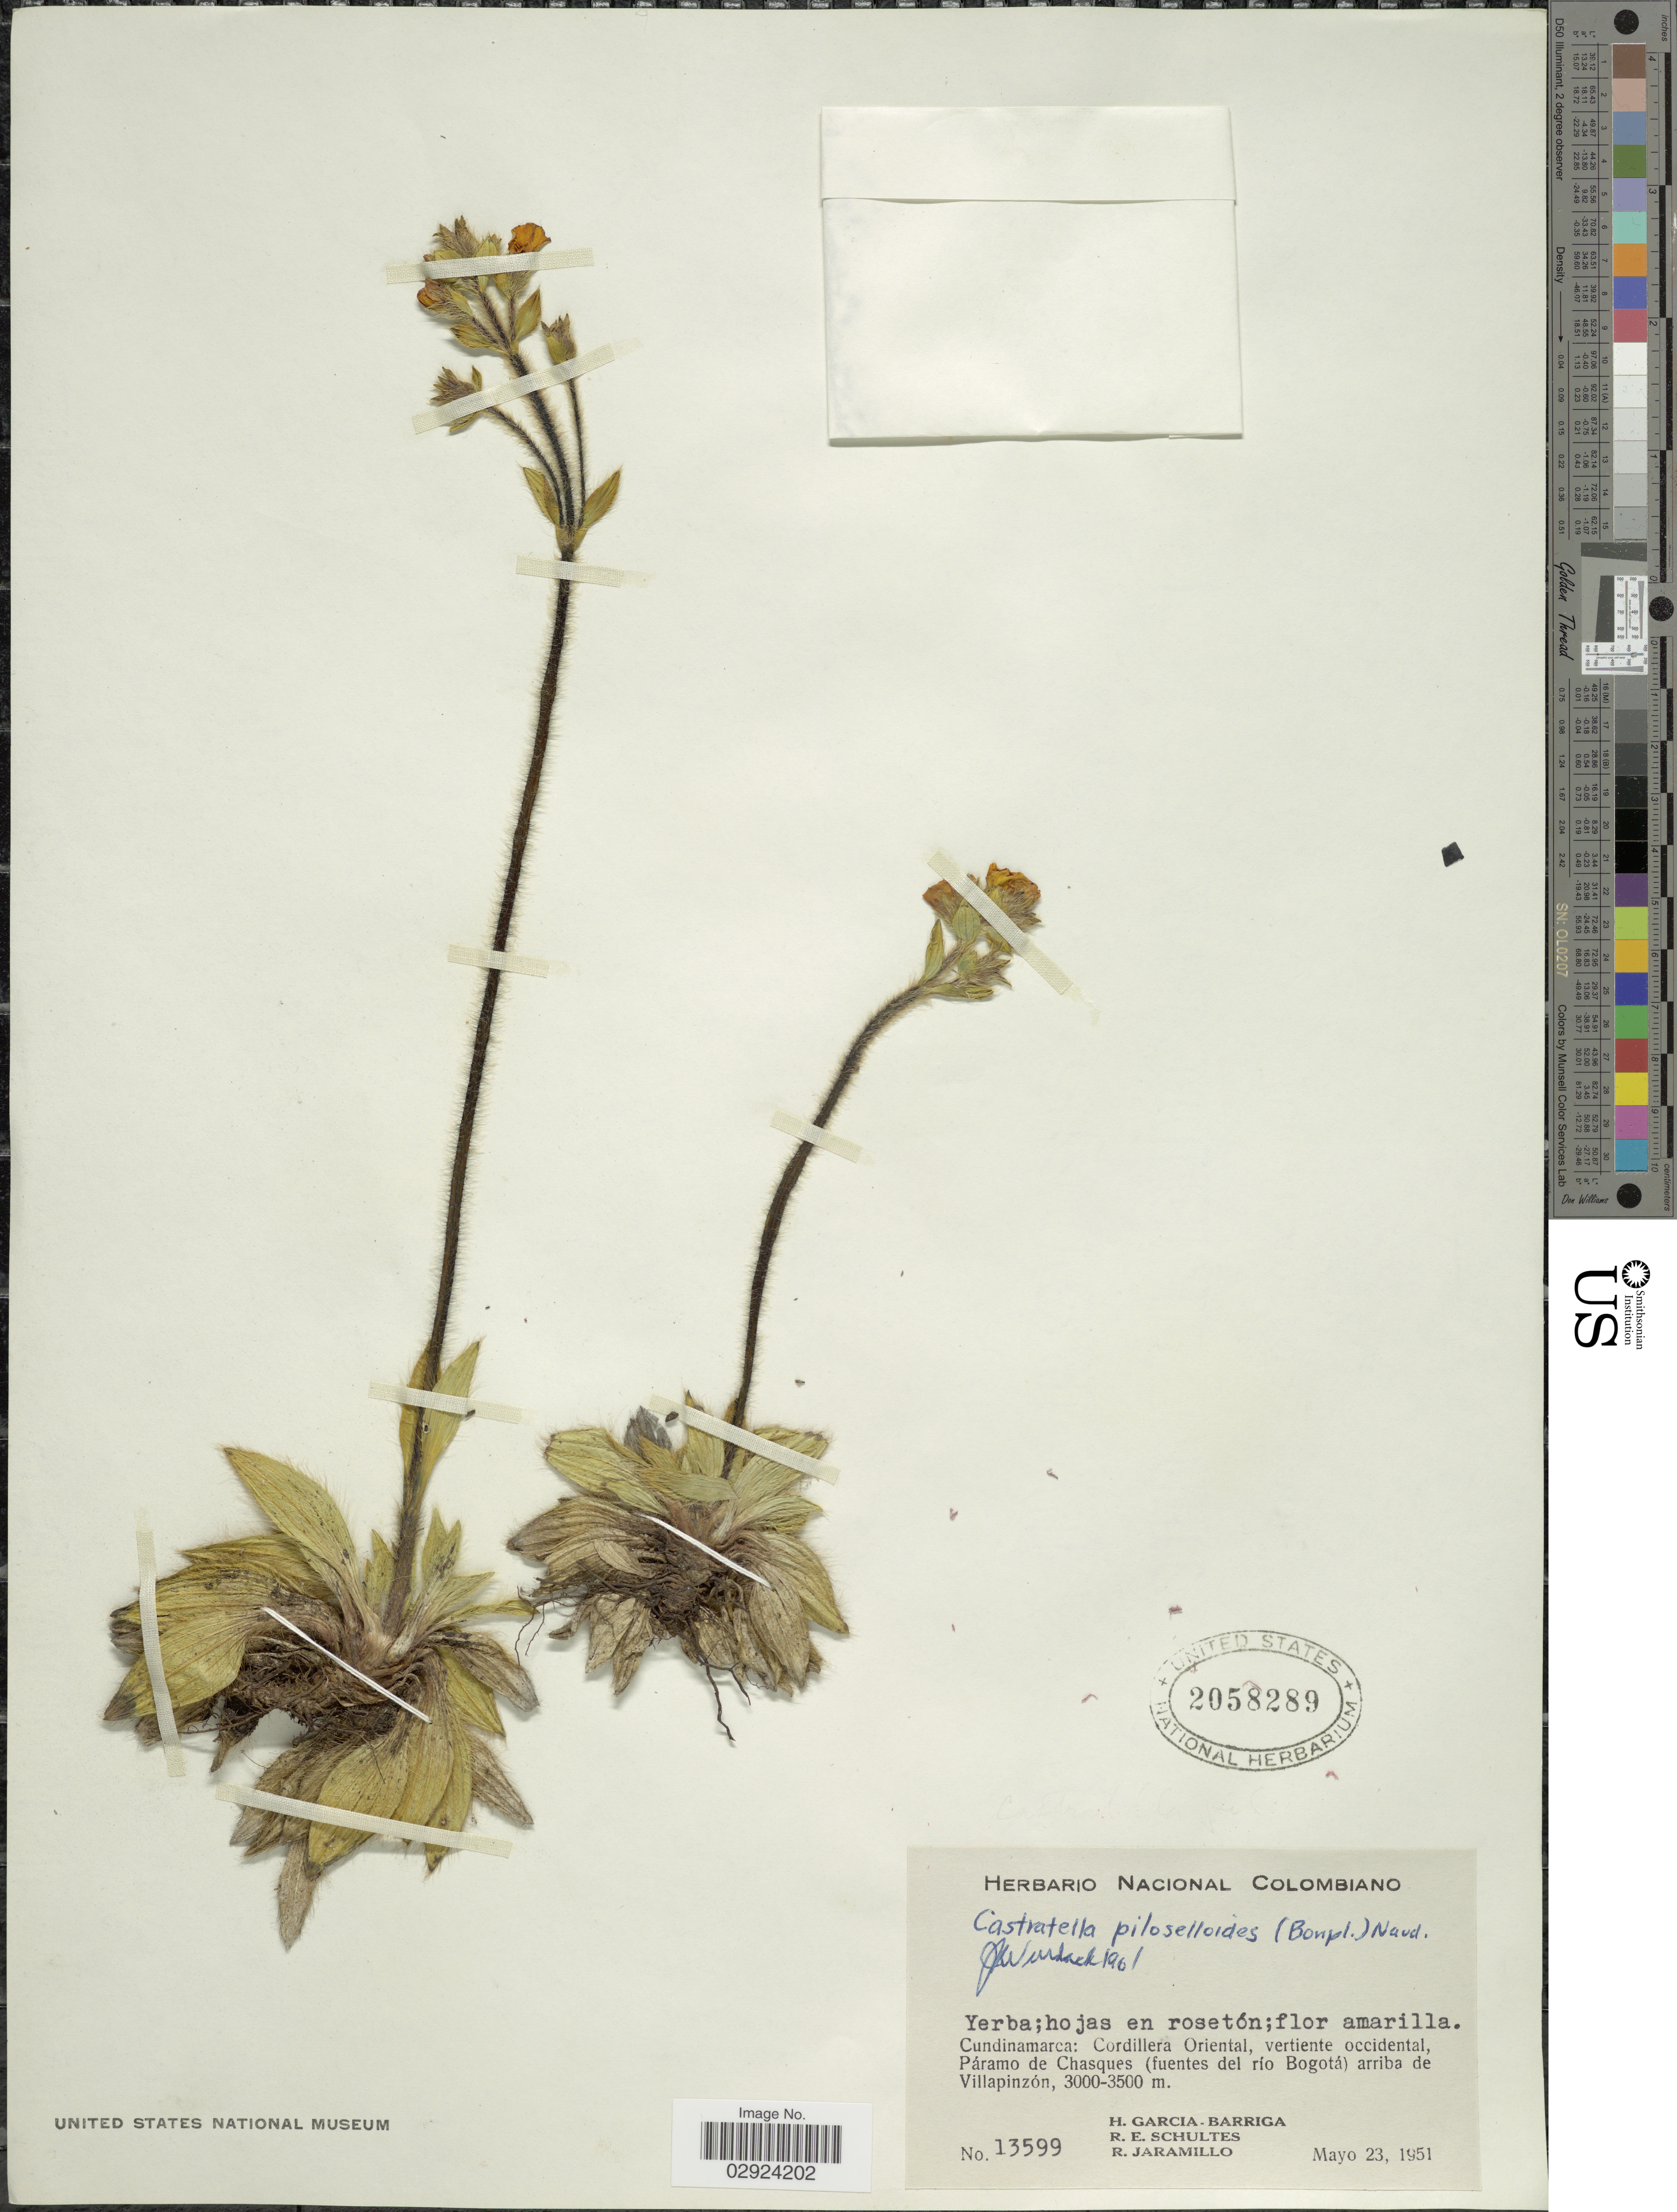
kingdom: Plantae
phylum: Tracheophyta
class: Magnoliopsida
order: Myrtales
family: Melastomataceae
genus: Castratella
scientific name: Castratella piloselloides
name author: (Bonpl.) Naudin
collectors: H. García Barriga, R. E. Schultes & R. Jaramillo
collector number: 13599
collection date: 1951-05-23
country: Colombia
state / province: Cundinamarca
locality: Cordillera Oriental, vertiente occidental, Páramo de Chasques (fuentes del río Bogotá) arriba de Villapinzón.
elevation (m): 3000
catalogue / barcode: US 2058289